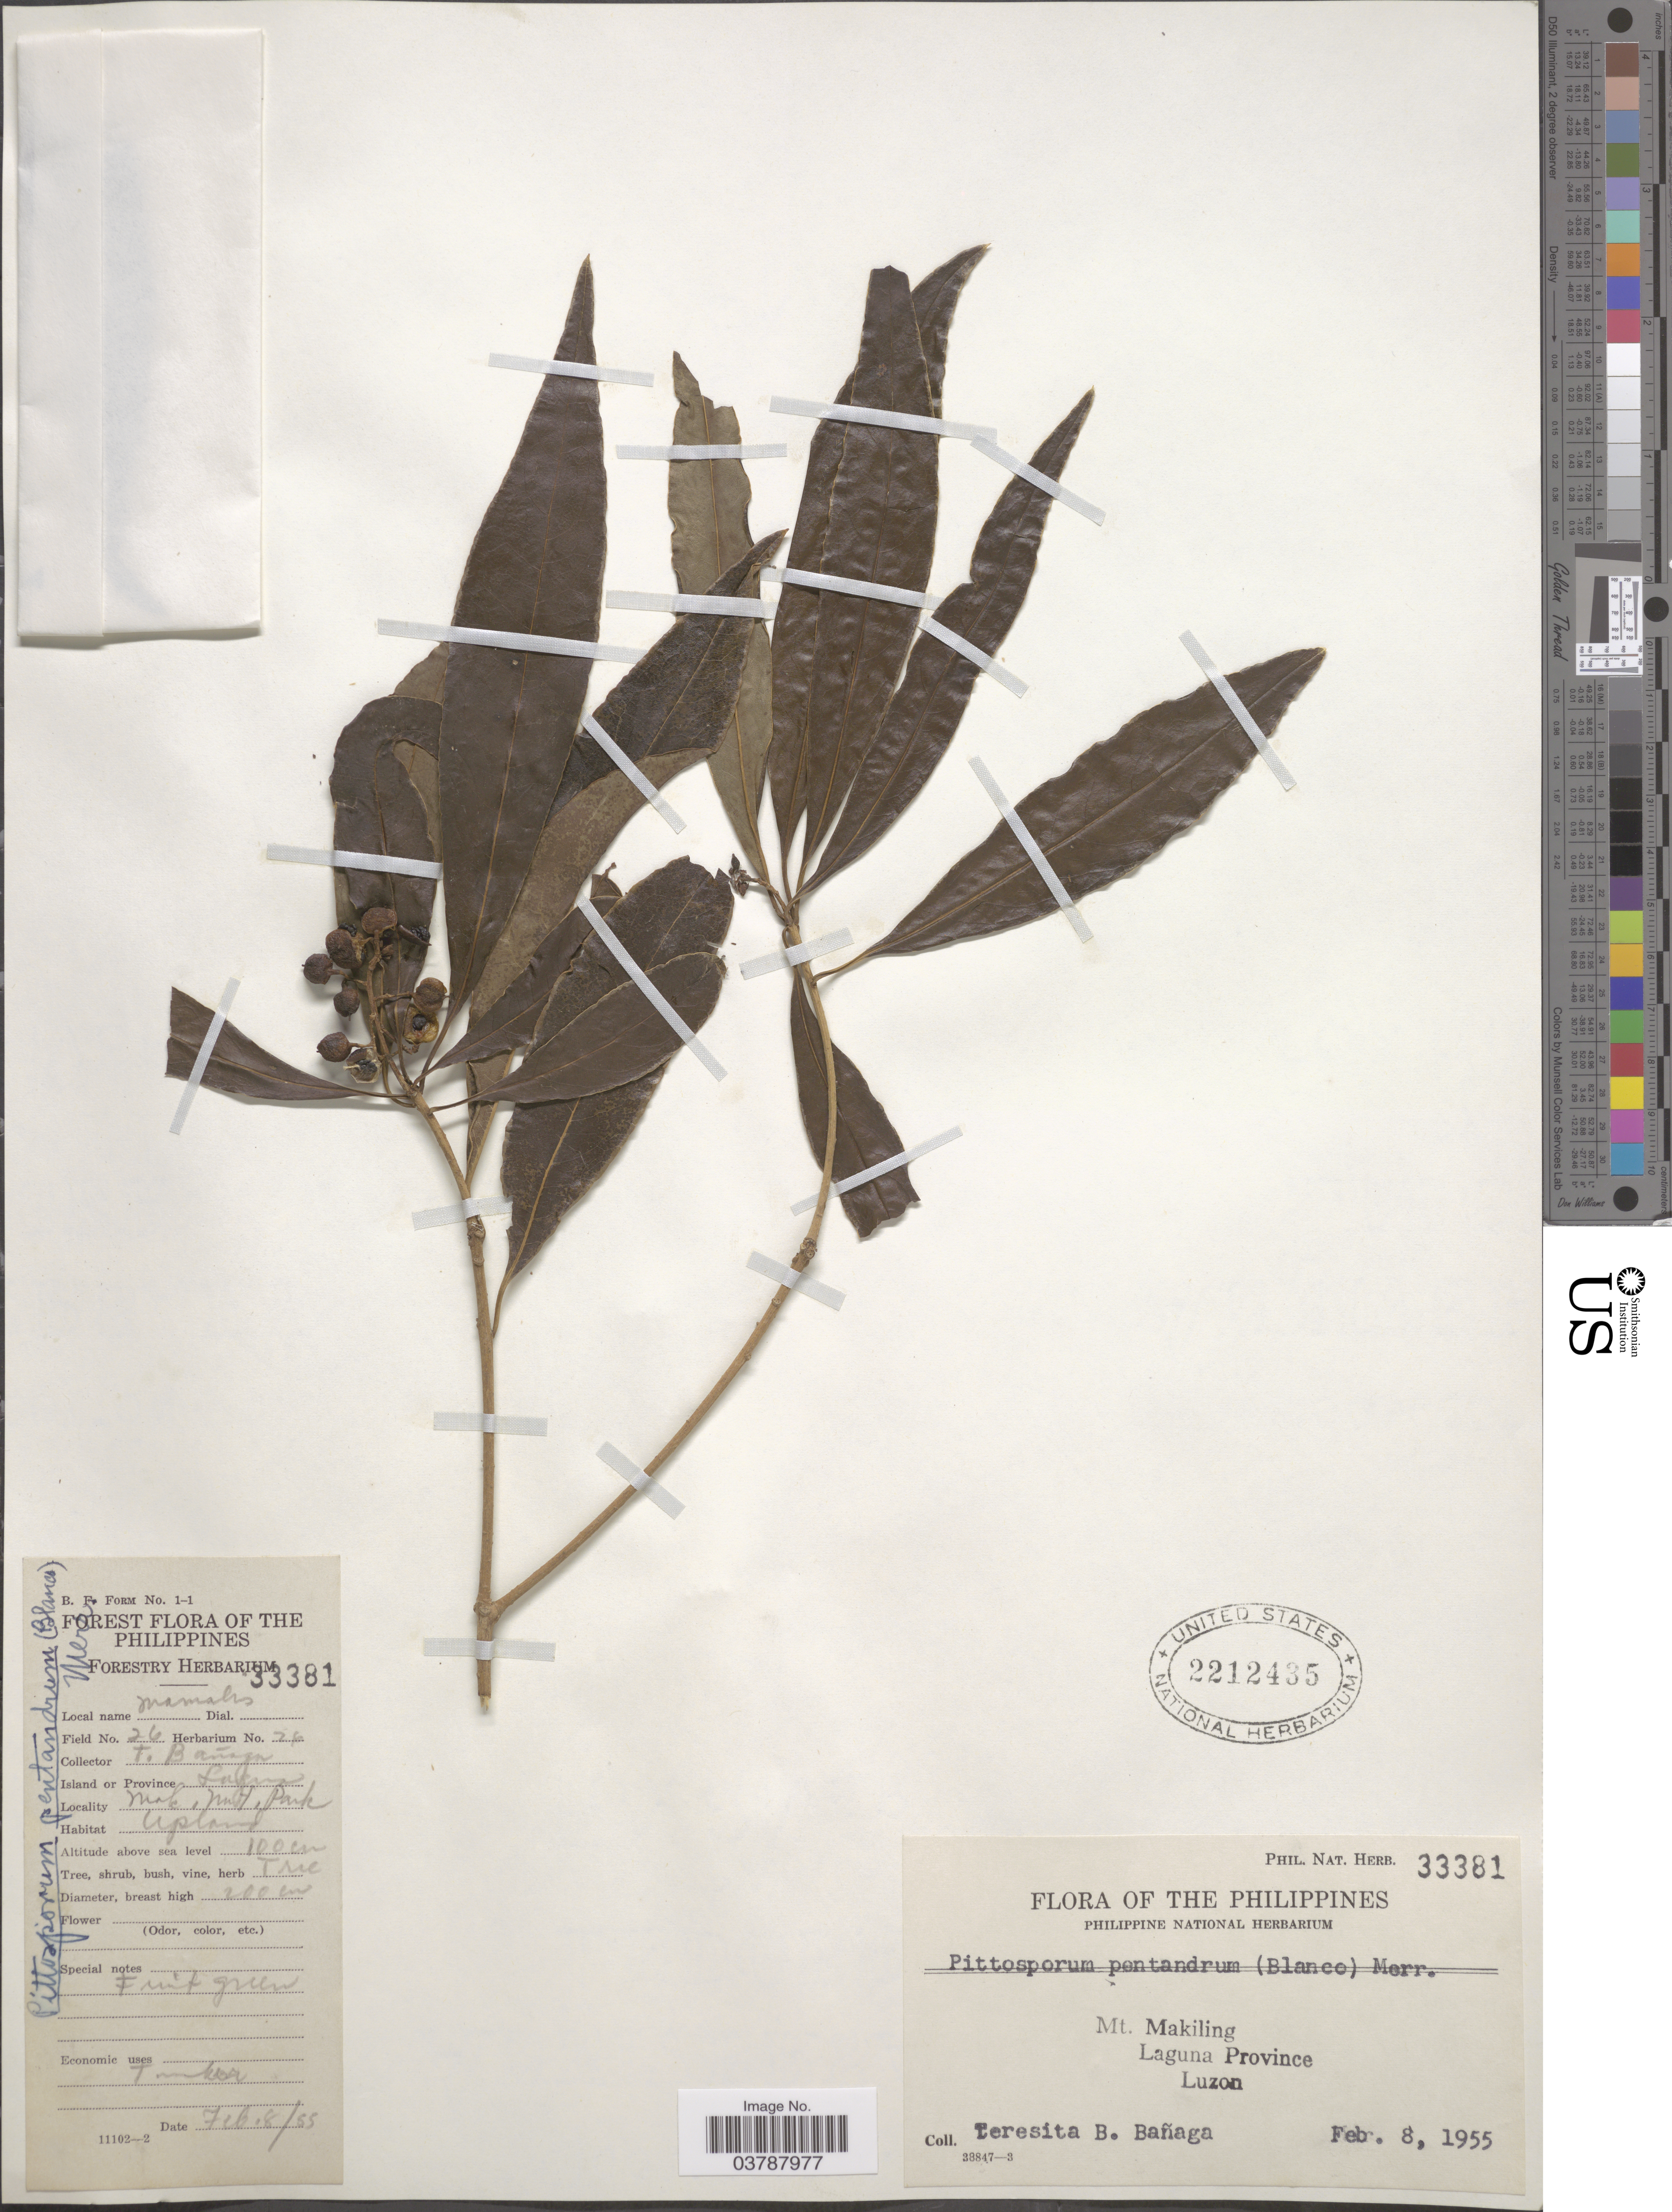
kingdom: Plantae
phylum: Tracheophyta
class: Magnoliopsida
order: Apiales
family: Pittosporaceae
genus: Pittosporum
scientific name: Pittosporum pentandrum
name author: (Blanco) Merr.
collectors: T. Banaga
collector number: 33381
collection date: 1955-02-08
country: Philippines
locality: Mt. Makiling Park. Laguna Province, Luzon.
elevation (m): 100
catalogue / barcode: US 2212435